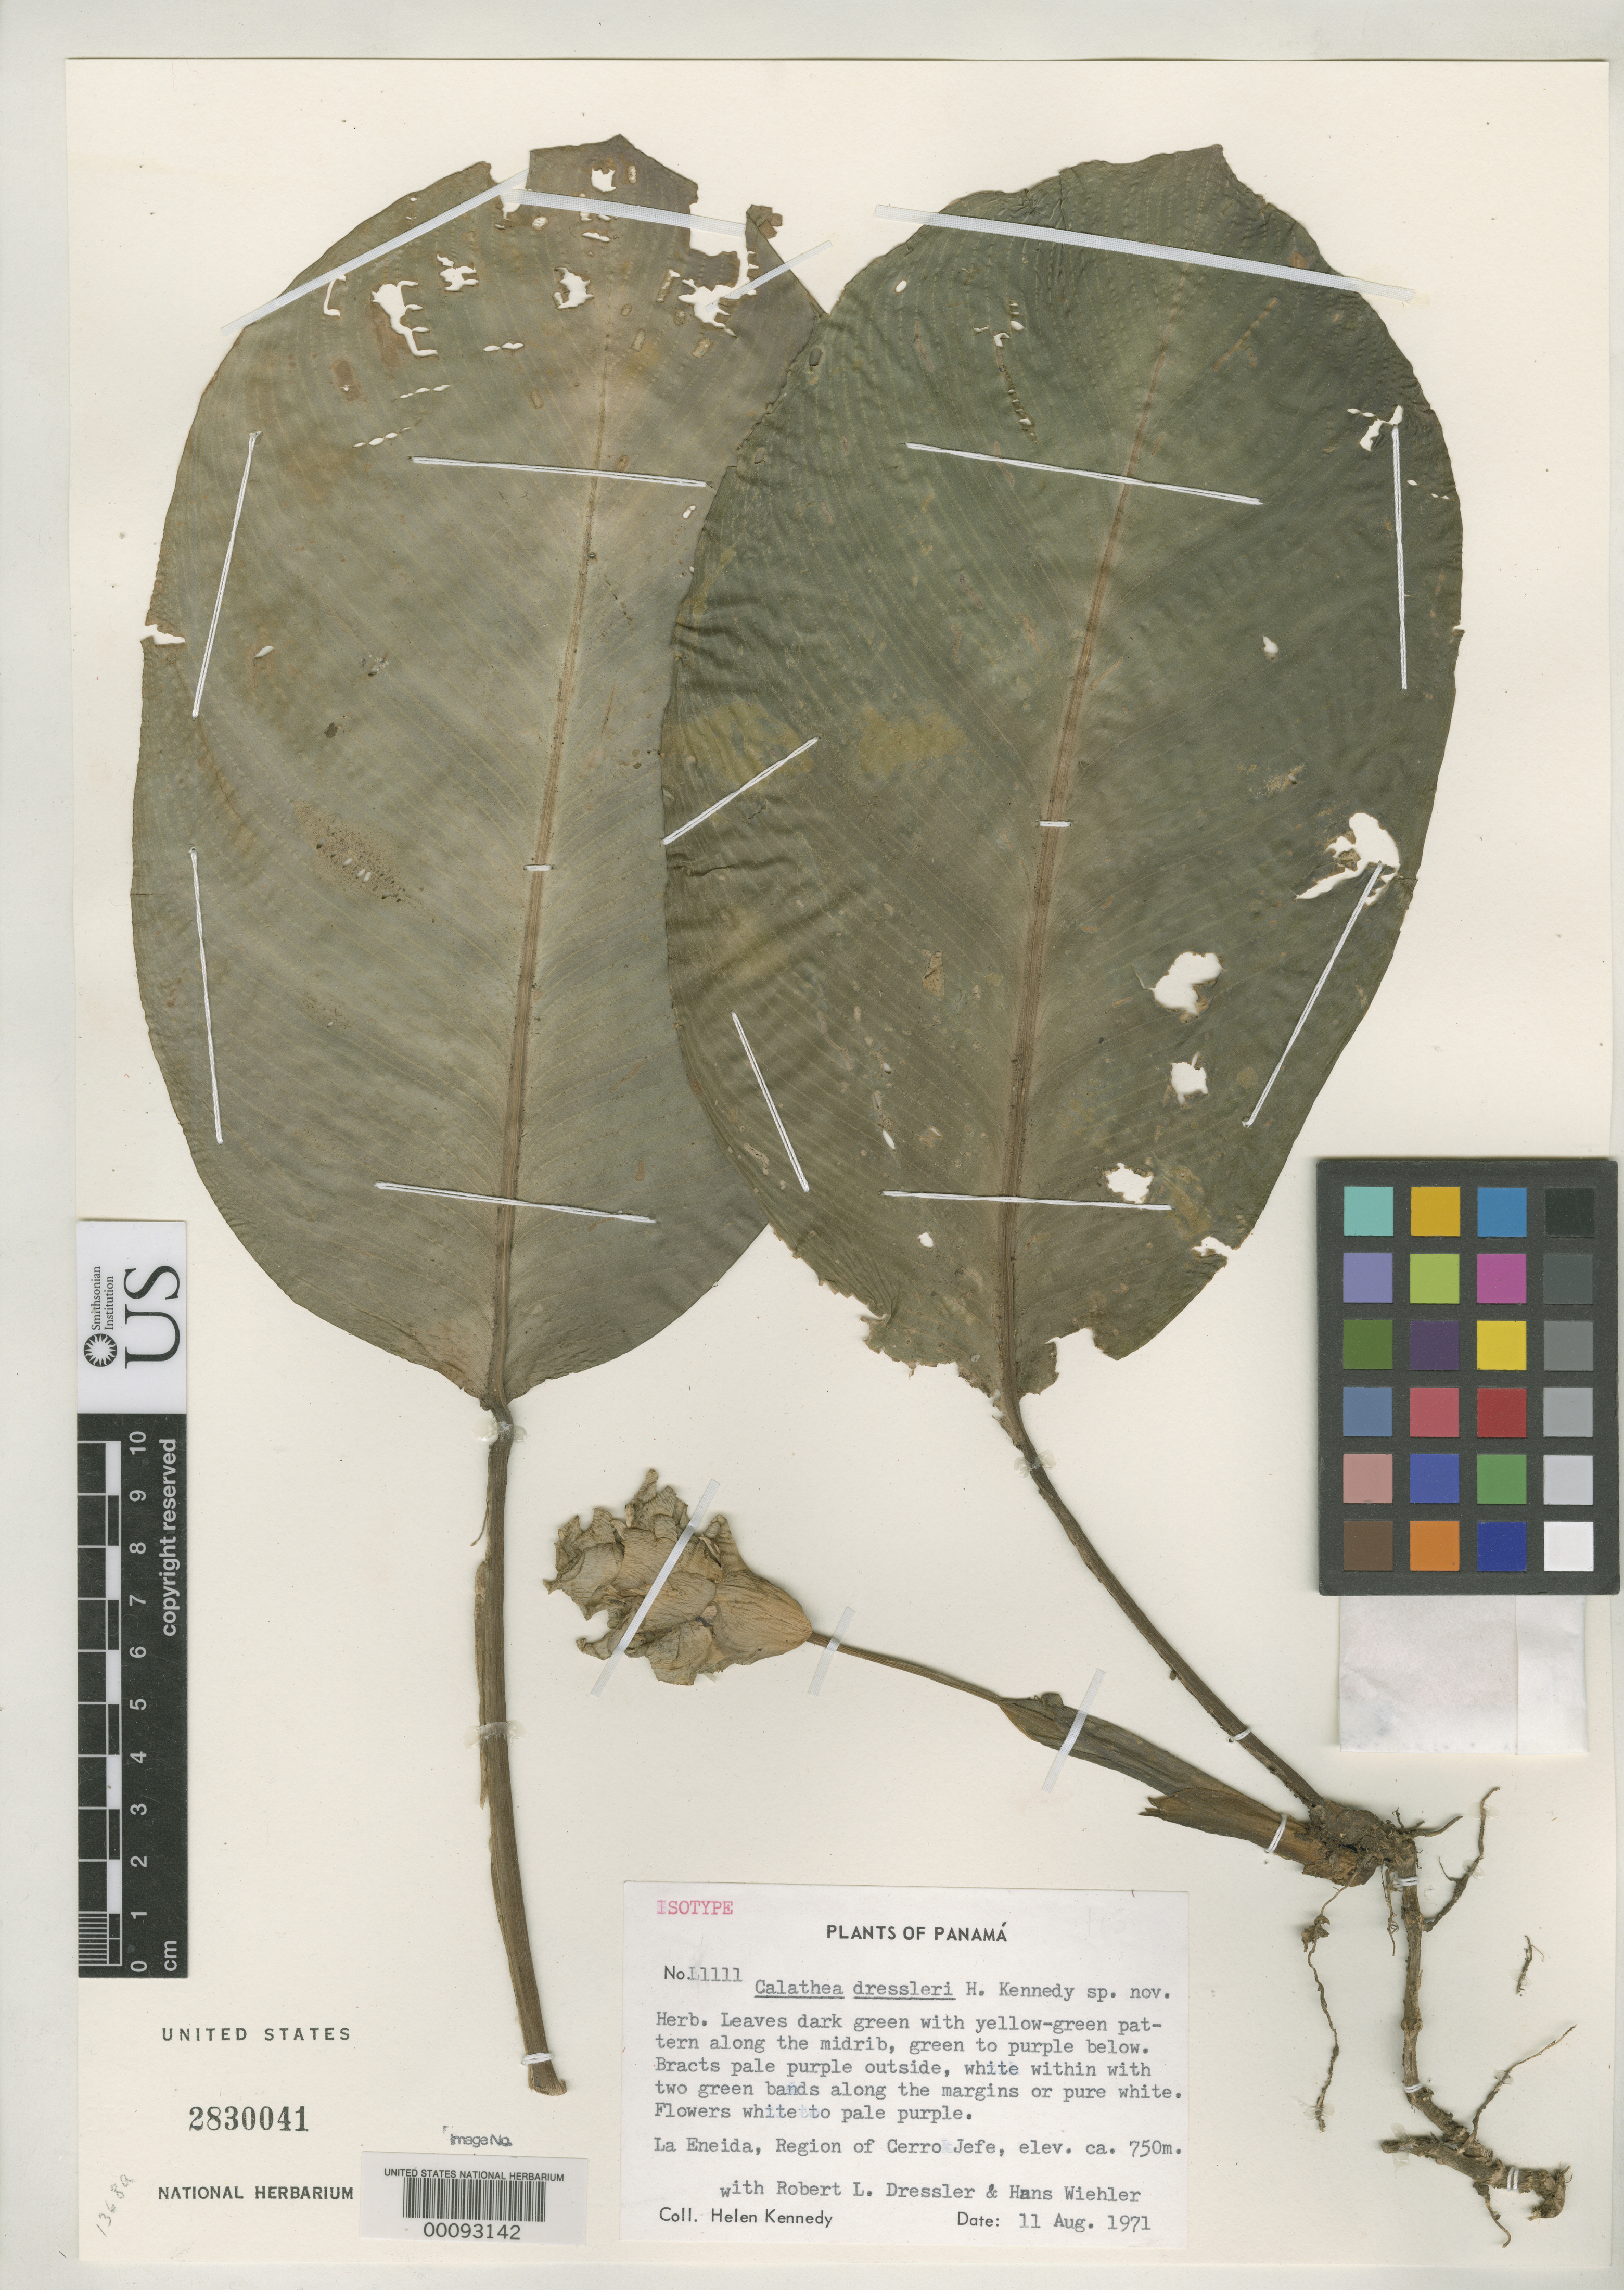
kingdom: Plantae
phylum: Tracheophyta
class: Liliopsida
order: Zingiberales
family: Marantaceae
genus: Calathea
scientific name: Calathea dressleri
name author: H. Kenn.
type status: Isotype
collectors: H. Kennedy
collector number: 1111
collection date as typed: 11 Aug 1971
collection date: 1971-08-11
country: Panama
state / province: Panamá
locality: La Eneida, region of Cerro Jefe.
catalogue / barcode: US 2830041